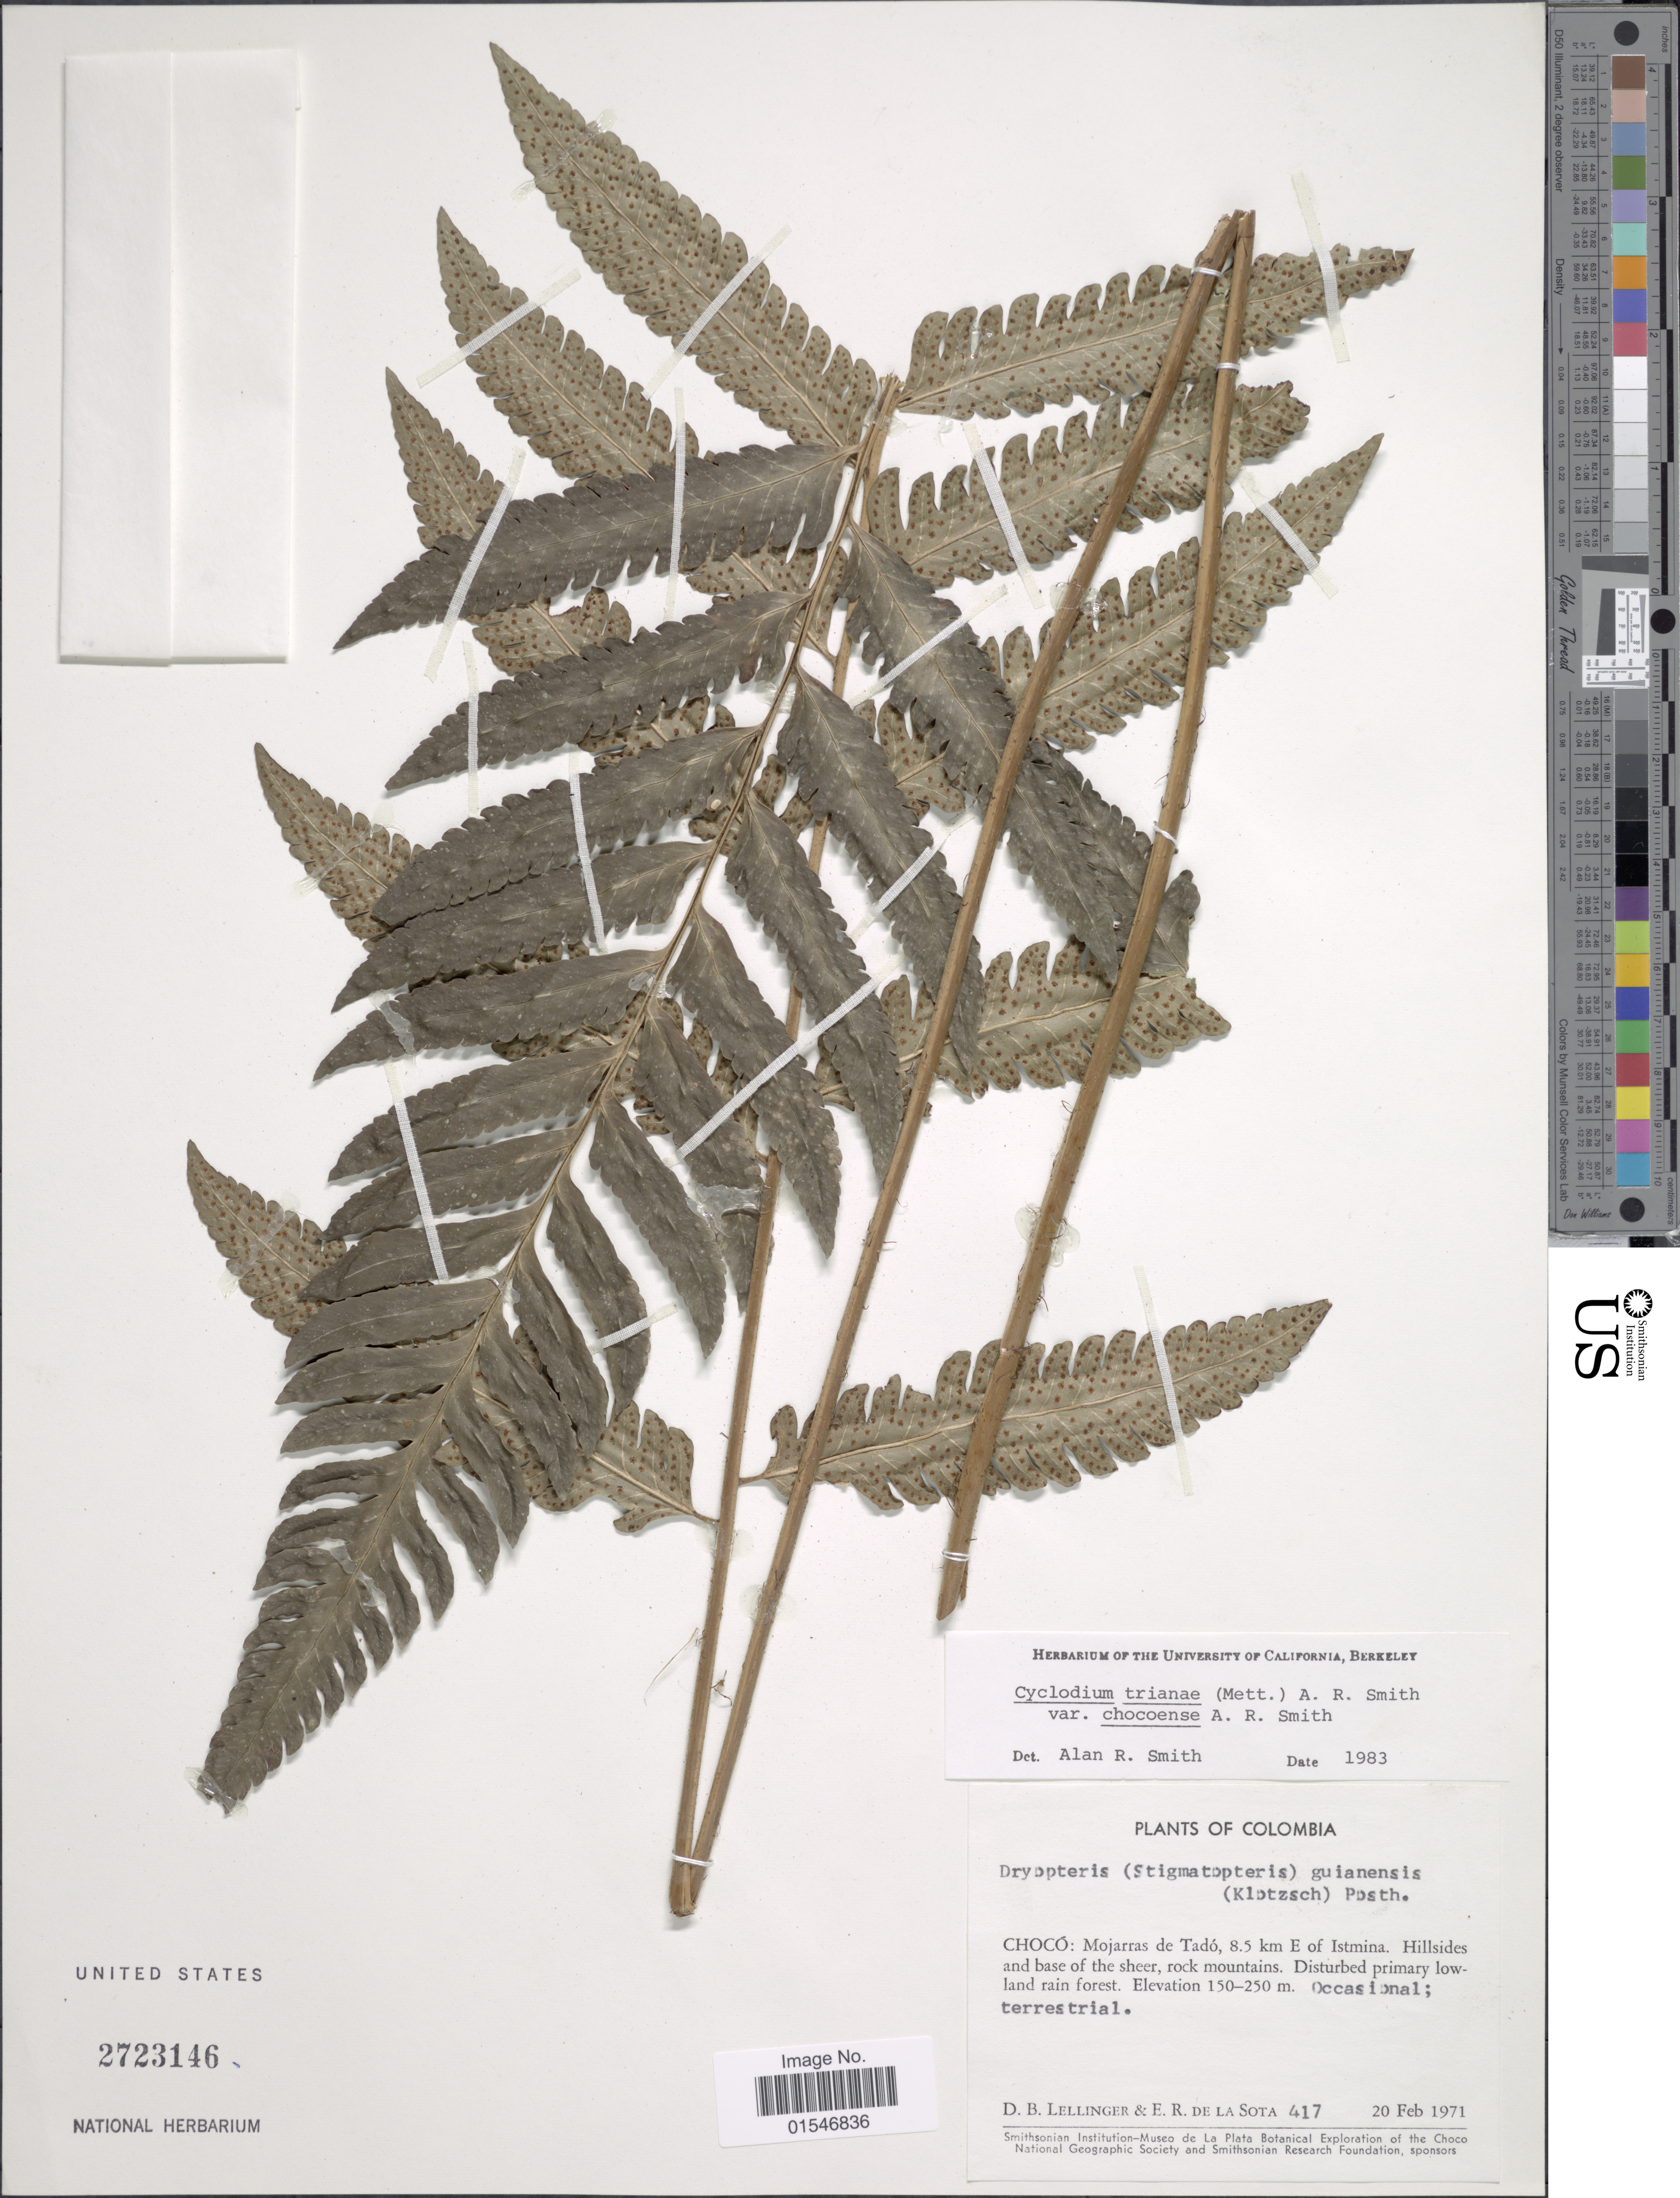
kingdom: Plantae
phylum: Tracheophyta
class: Polypodiopsida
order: Polypodiales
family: Dryopteridaceae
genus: Cyclodium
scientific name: Cyclodium trianae var. chocoense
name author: A.R. Sm.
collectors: D. B. Lellinger & E. R. de la Sota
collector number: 417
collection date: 1971-02-20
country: Colombia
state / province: Chocó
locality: Colombia, Choco: Mojarras de Tado, 8.5 km E of Istmina, Hillsides and base of the sheer, rock mountains.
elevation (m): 150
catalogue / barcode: US 2723146